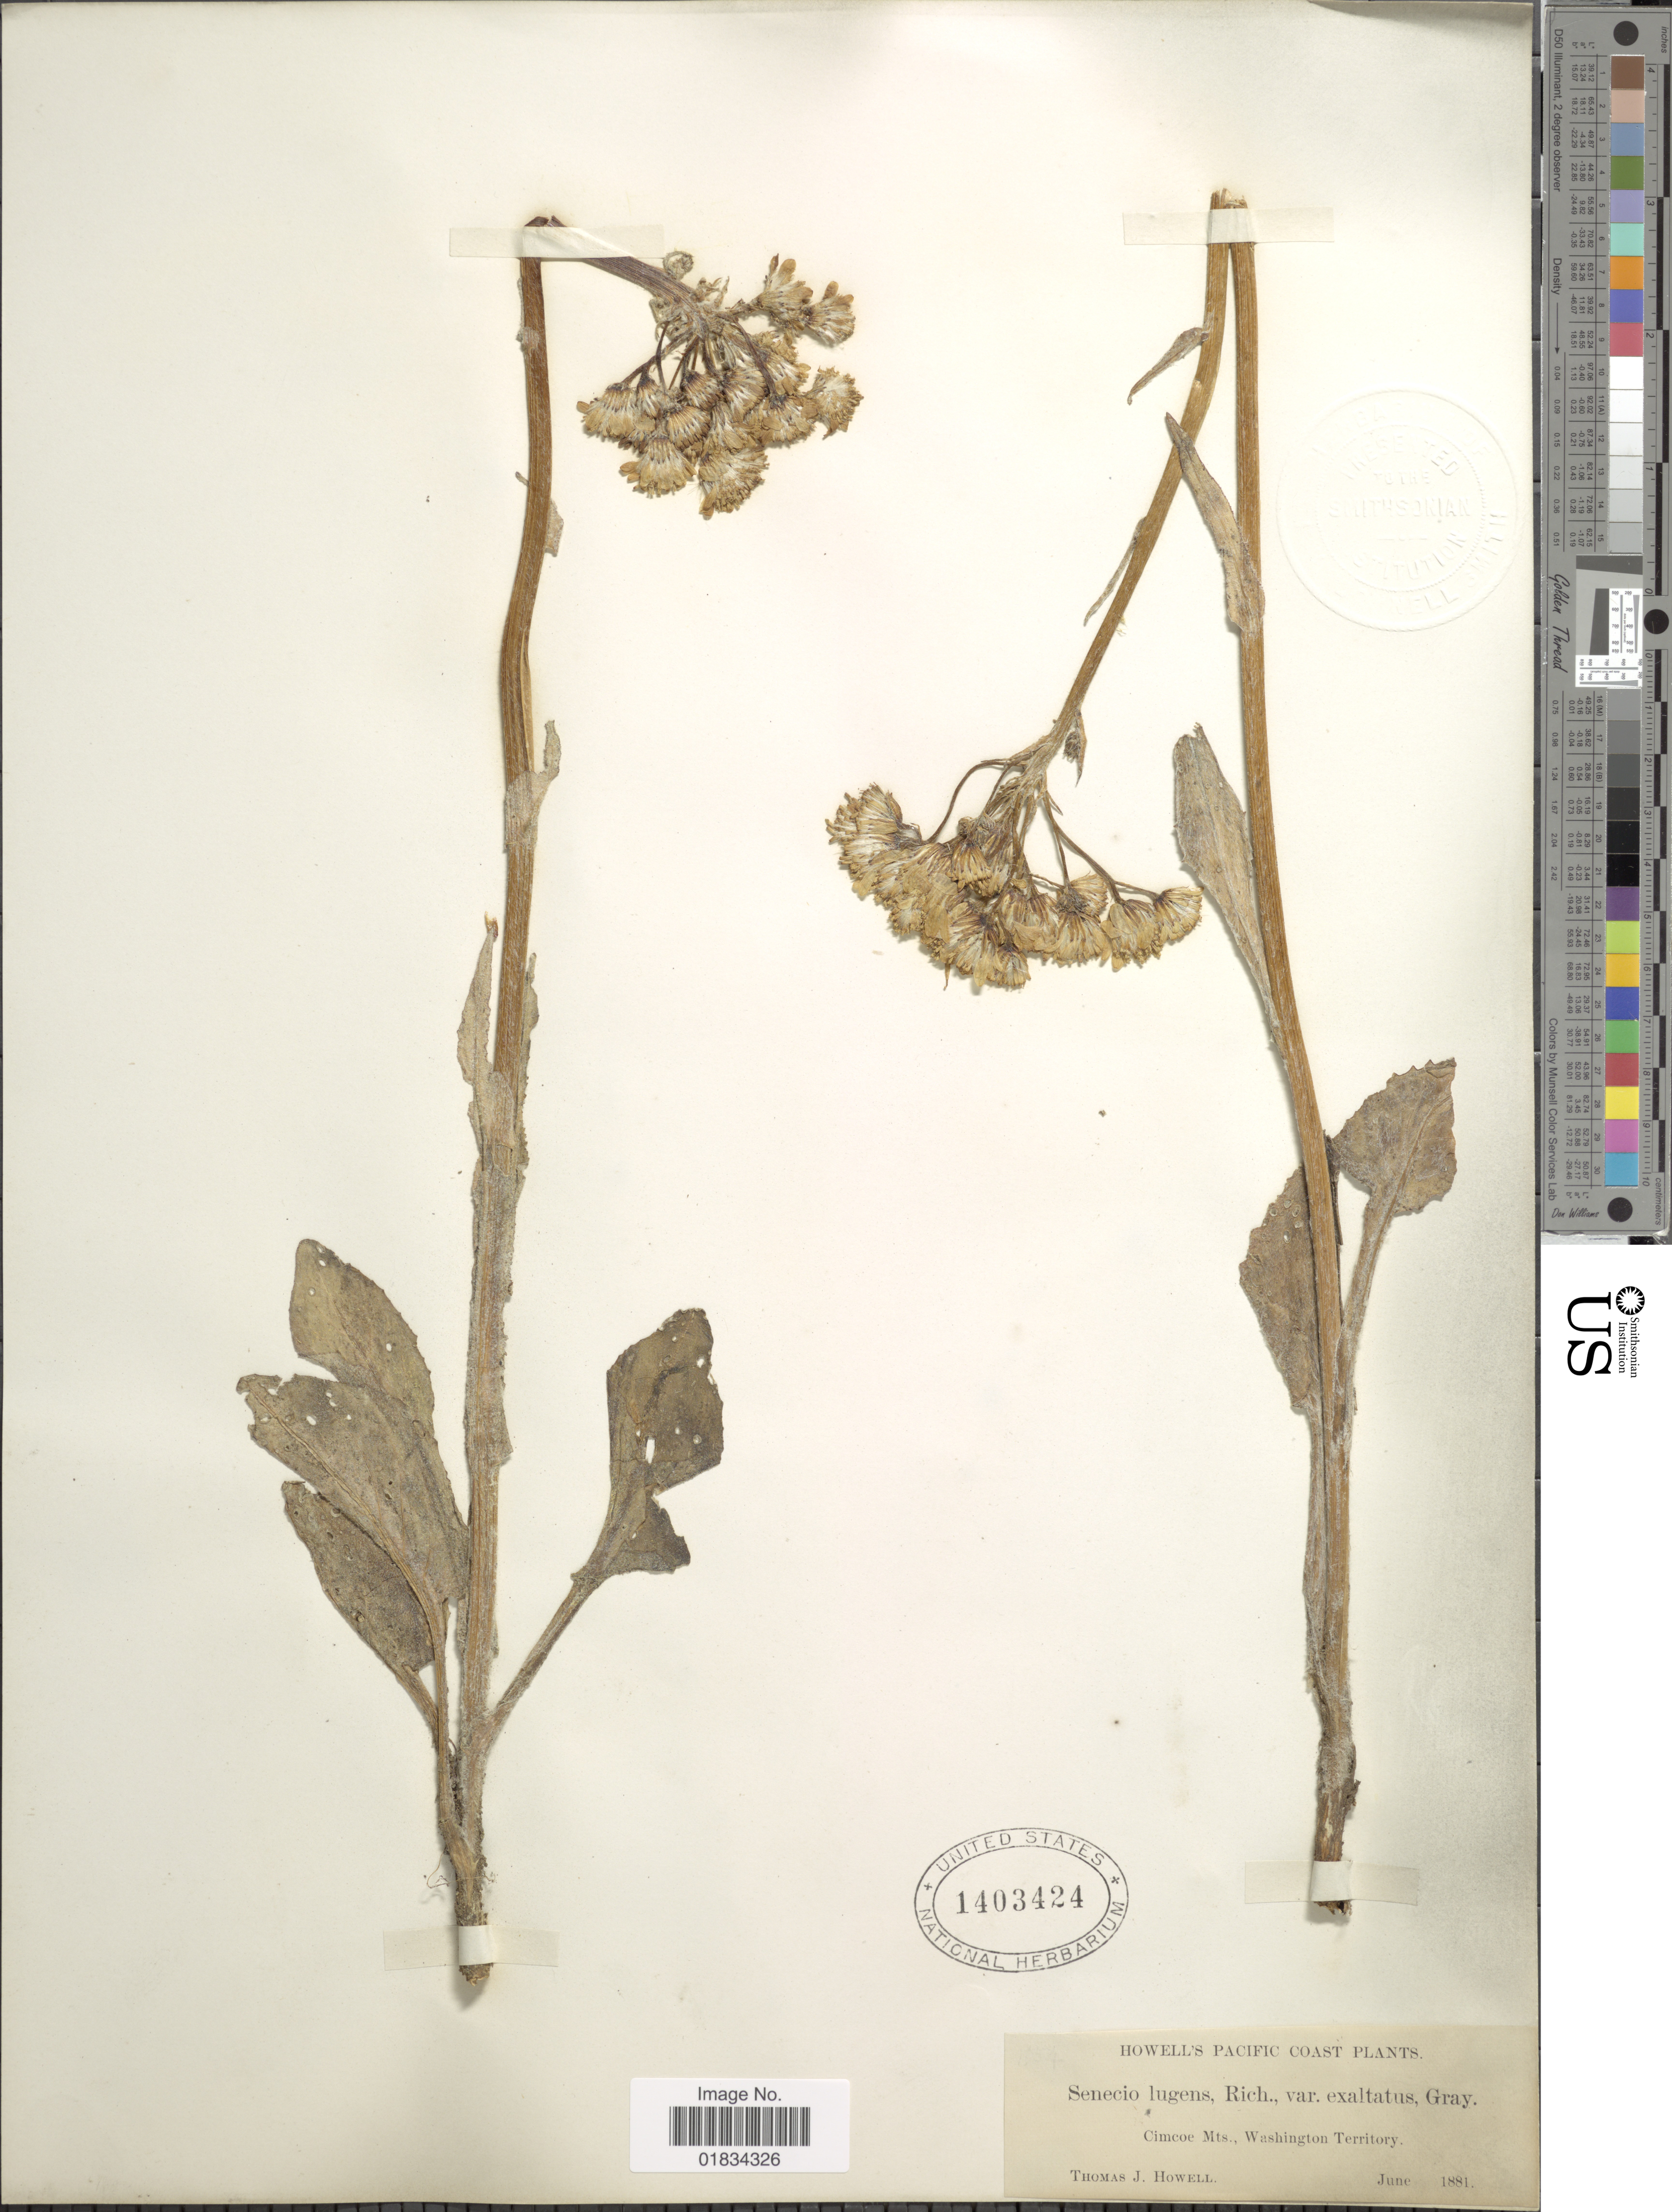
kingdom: Plantae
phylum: Tracheophyta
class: Magnoliopsida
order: Asterales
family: Asteraceae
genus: Senecio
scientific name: Senecio integerrimus var. ochroleucus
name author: (A. Gray) Cronq.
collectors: T. J. Howell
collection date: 1881-06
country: United States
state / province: Washington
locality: Cimcoe Mts., Washington Territory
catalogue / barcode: US 1403424